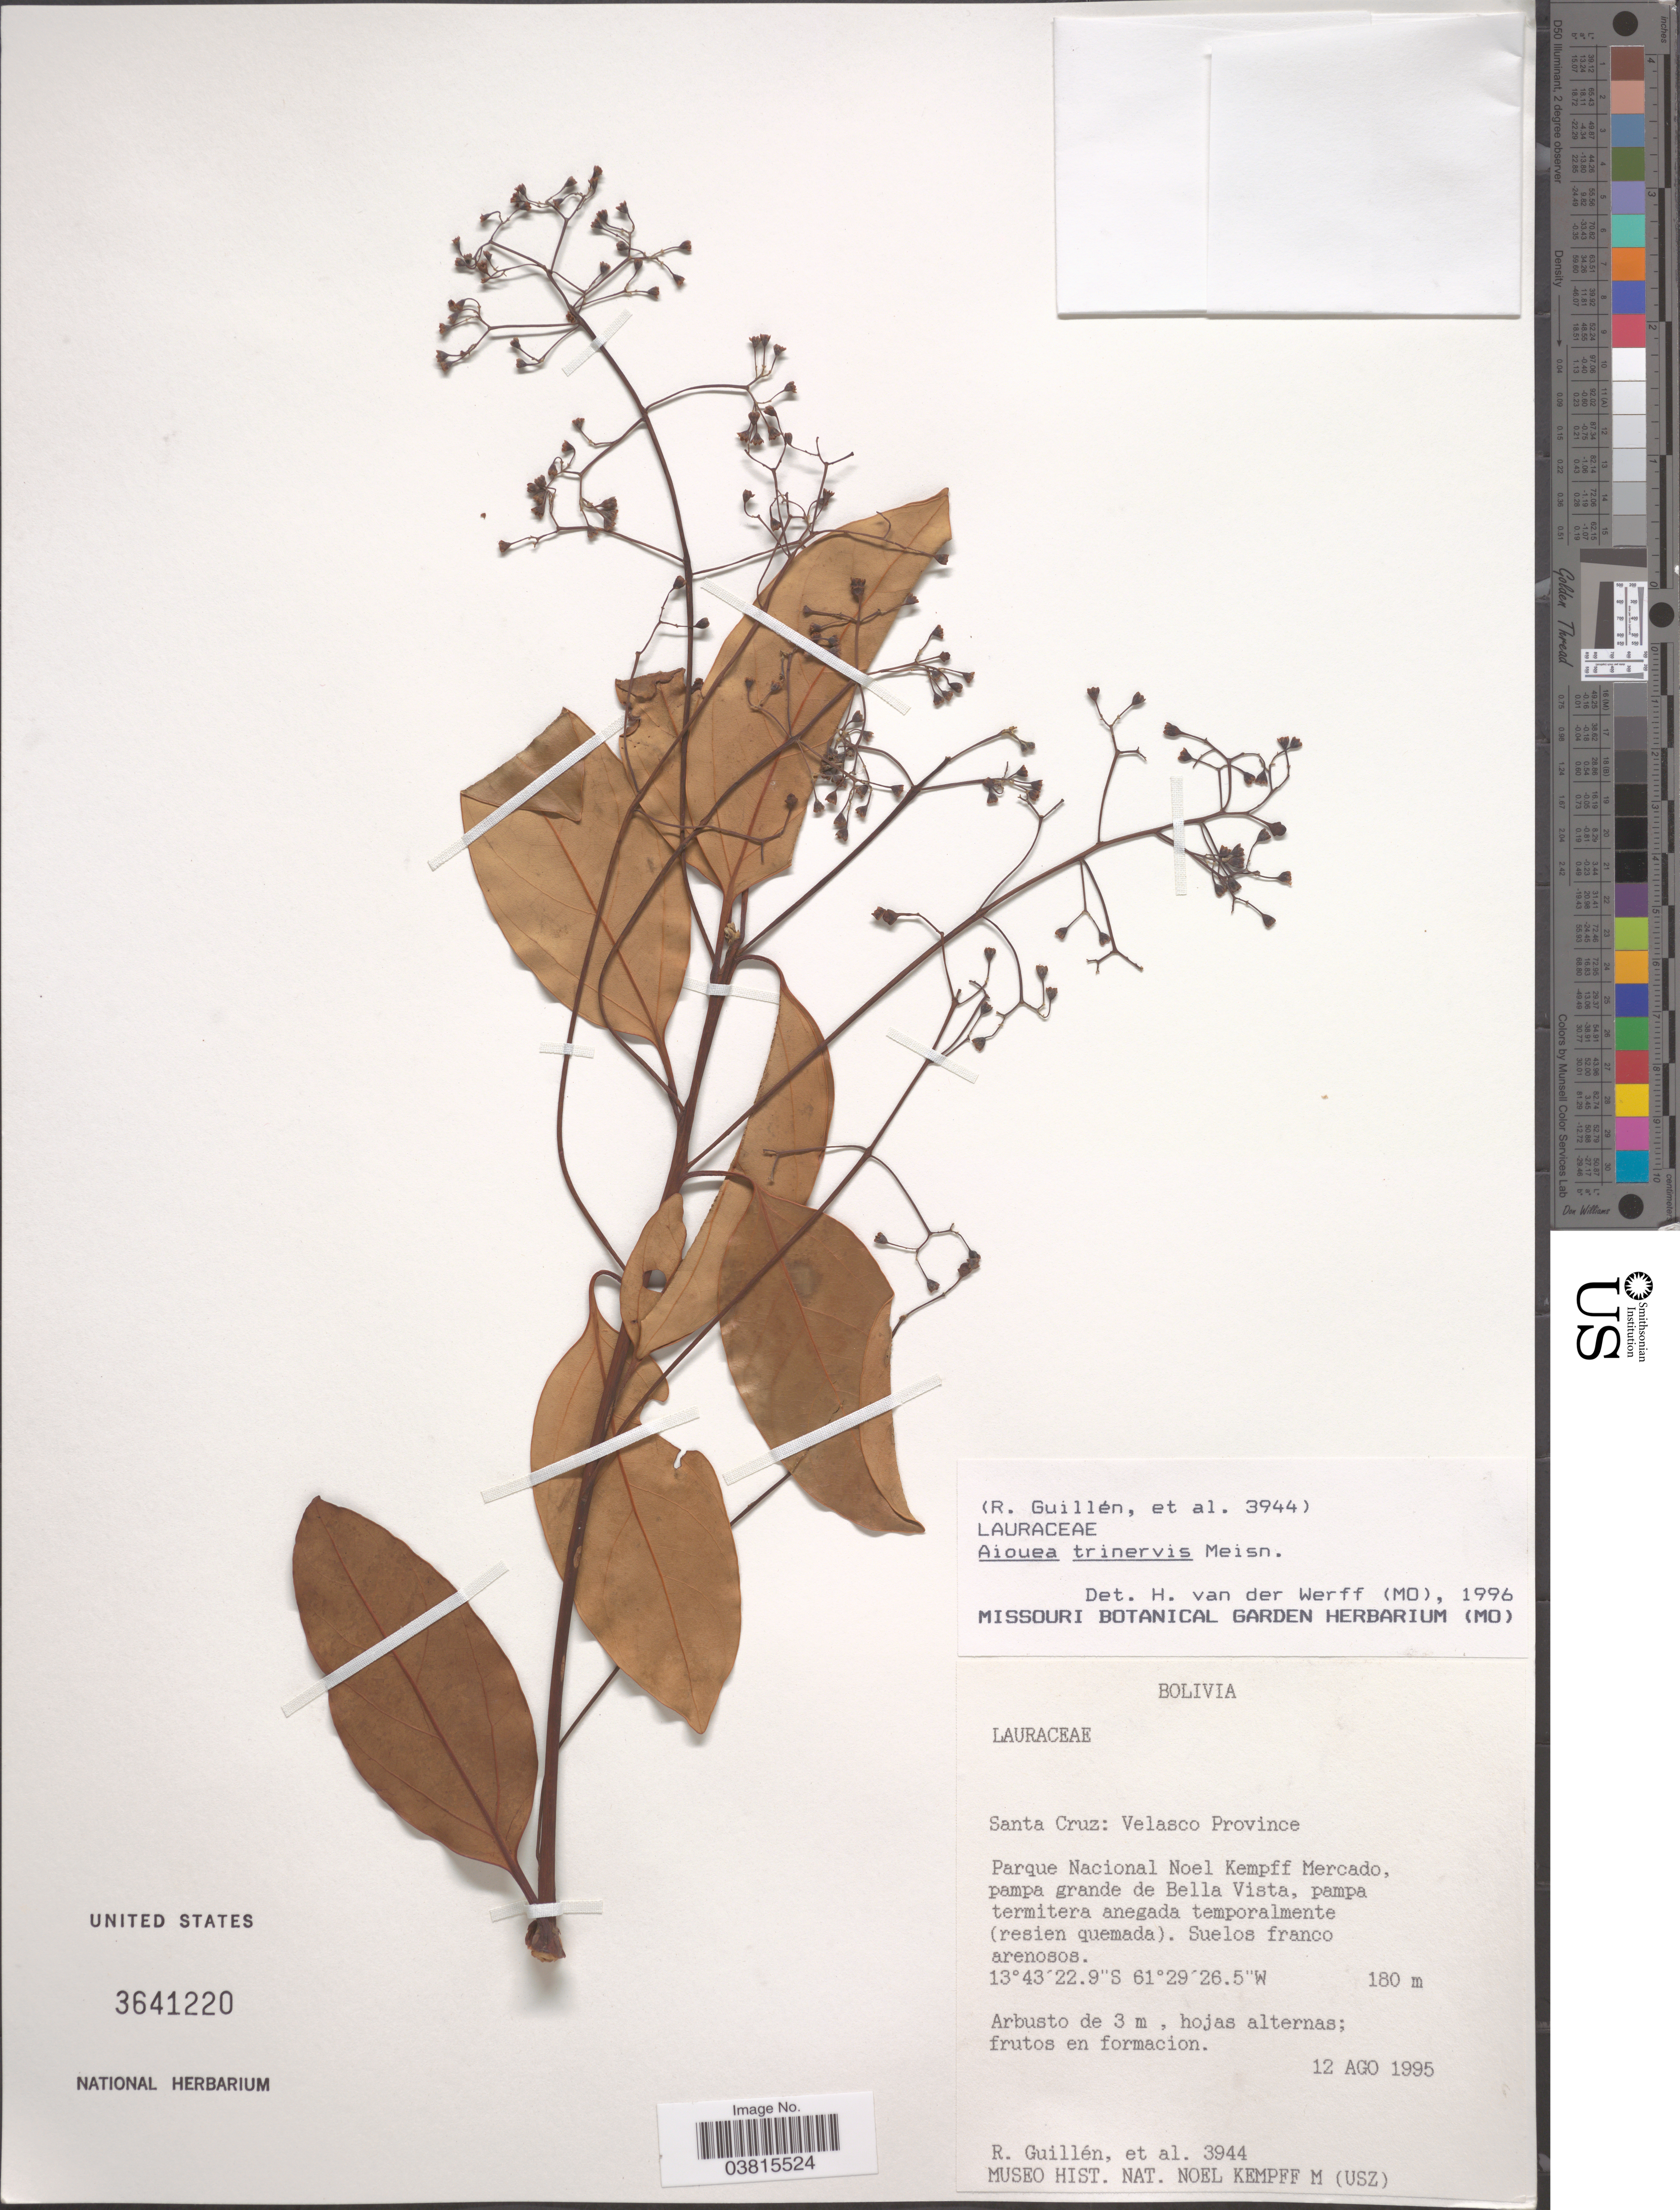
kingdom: Plantae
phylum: Tracheophyta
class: Magnoliopsida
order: Laurales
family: Lauraceae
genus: Aiouea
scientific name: Aiouea trinervis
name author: Meisn.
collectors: R. Guillen & et al.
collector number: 3944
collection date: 1995-08-12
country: Bolivia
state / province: Santa Cruz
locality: Velasco Province. Parque Nacional Noel Kempff Mercado, pampa grande de Bella Vista, pampa termitera anegada temporalmente (resien quemada). Suelos franco arenosos.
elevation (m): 180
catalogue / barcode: US 3641220